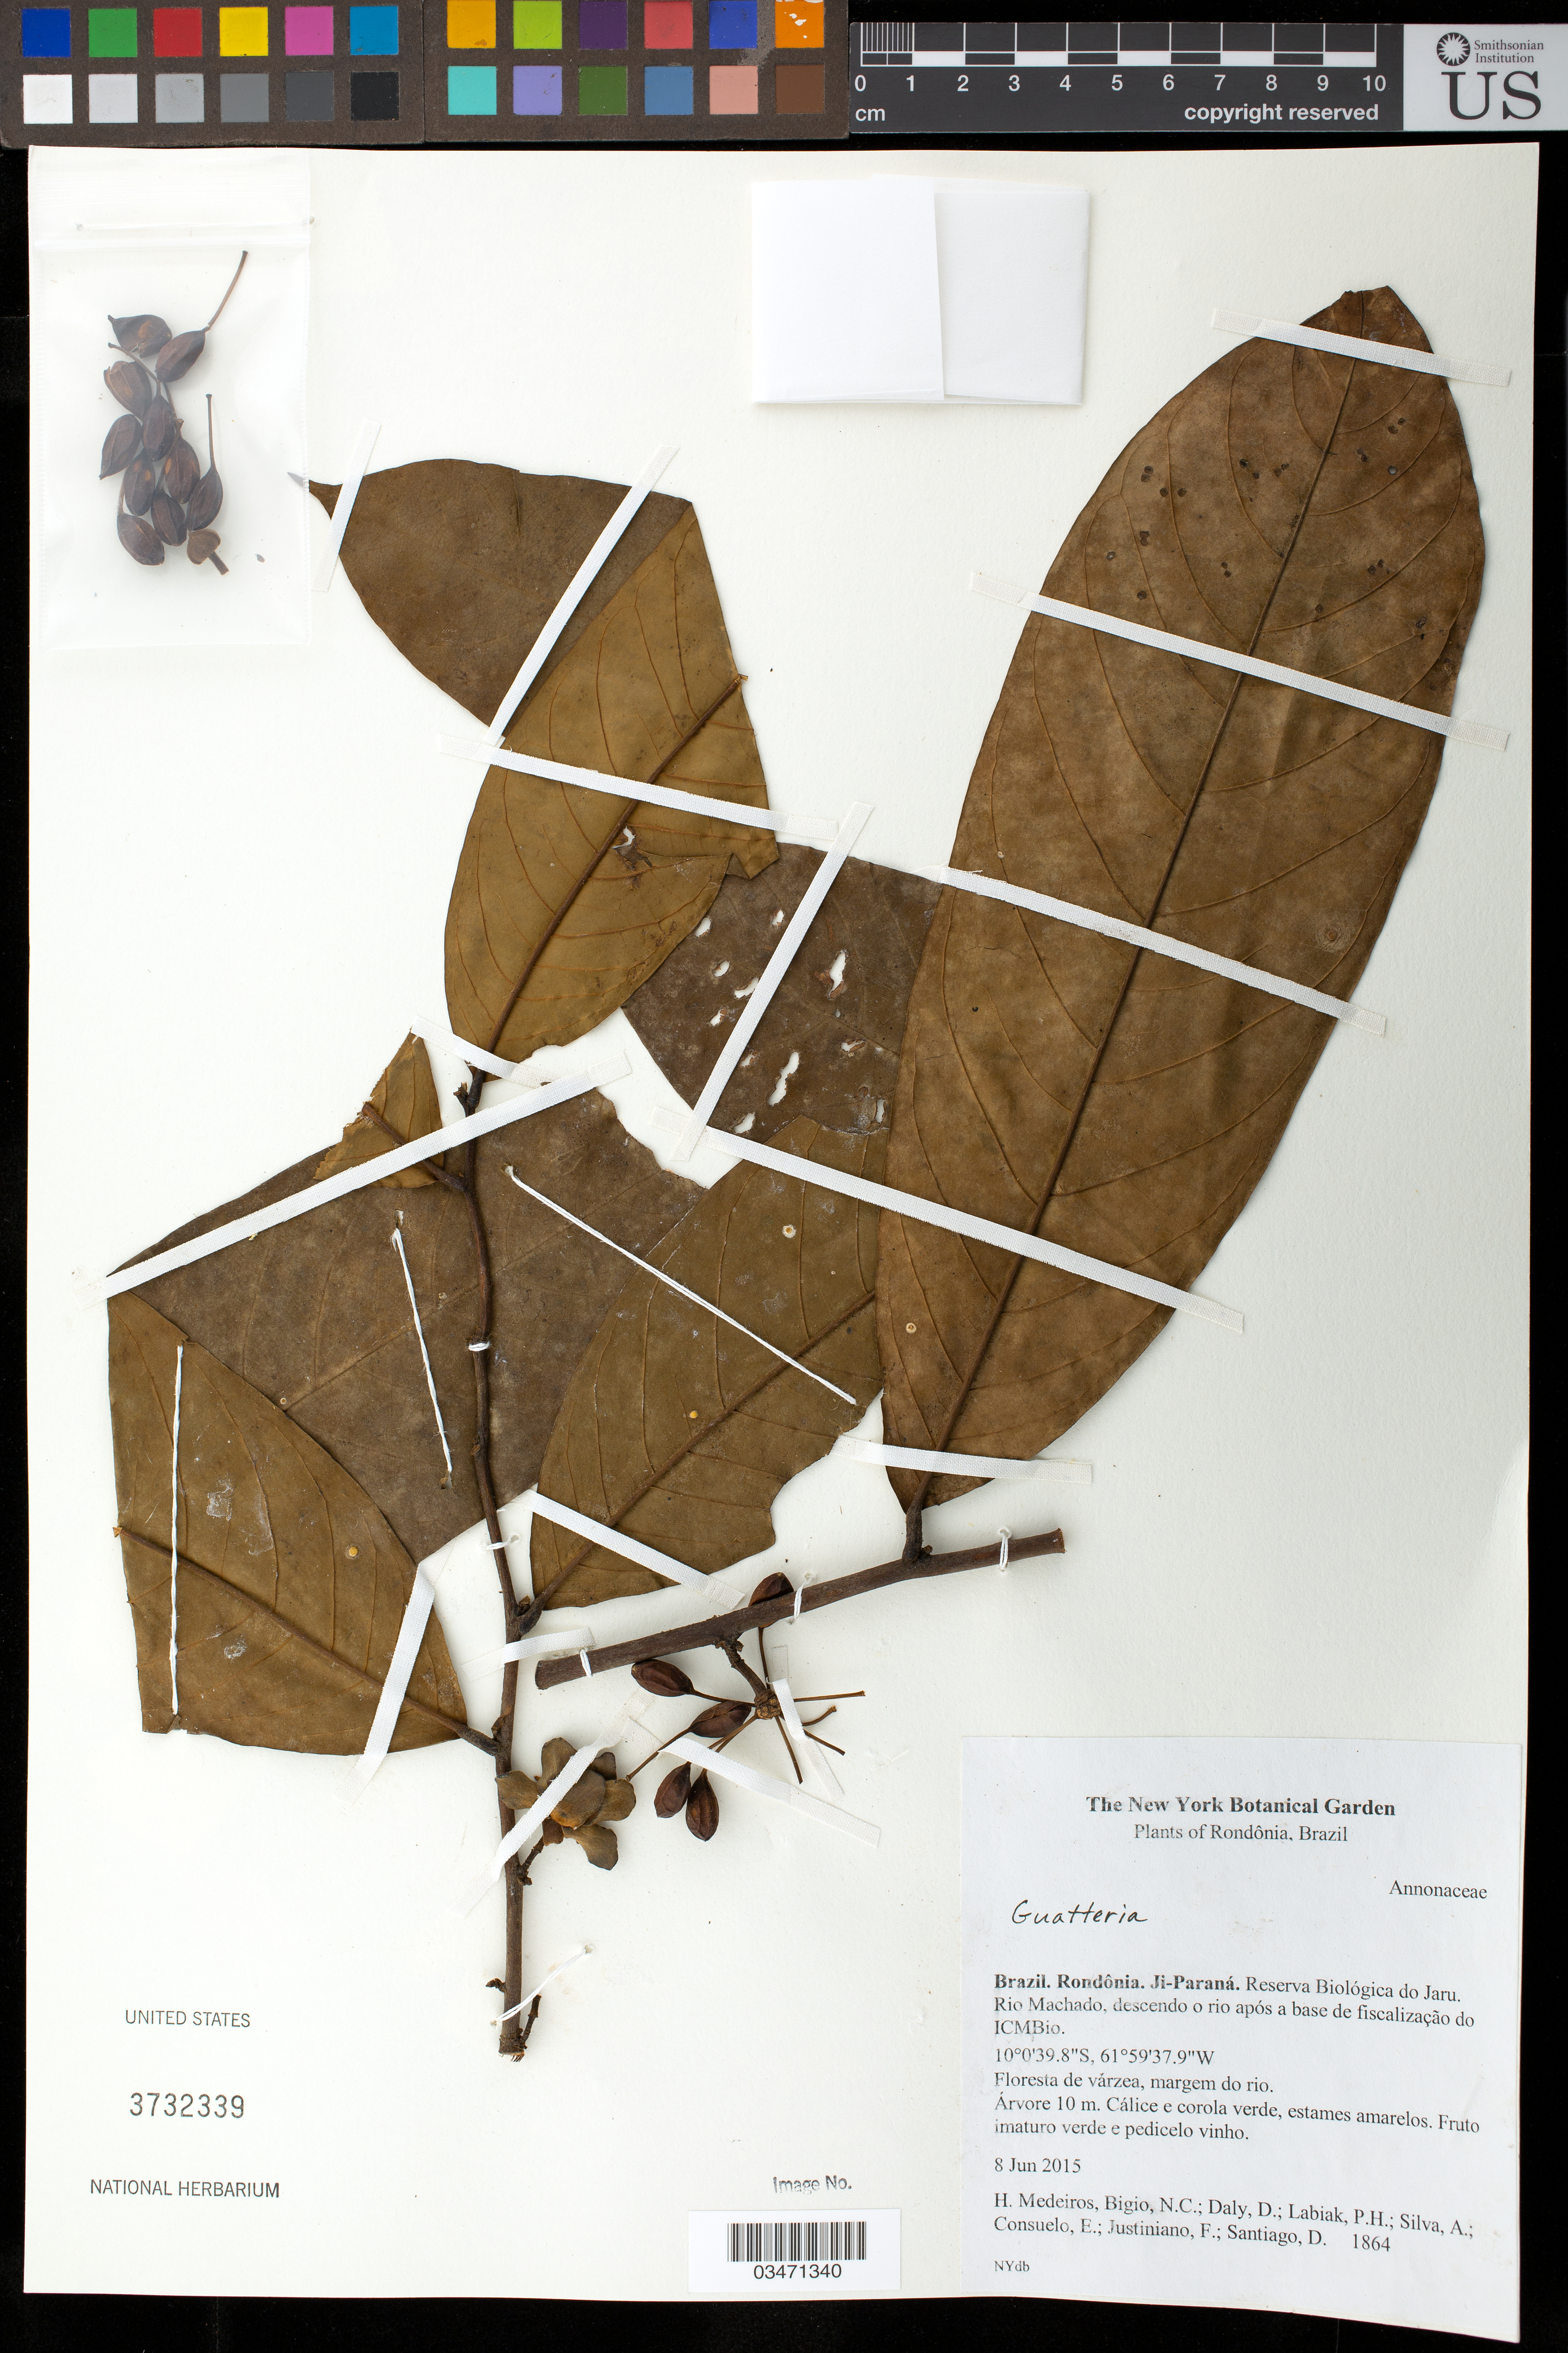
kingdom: Plantae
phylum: Tracheophyta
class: Magnoliopsida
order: Magnoliales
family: Annonaceae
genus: Guatteria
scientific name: Guatteria sp.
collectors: H. Medeiros, N. C. Bigio, D. Daly, P. H. Labiak, A. Silva, E. Consuelo, F. Justiniano & D. Santiago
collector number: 1864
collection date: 2015-06-08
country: Brazil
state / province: Rondônia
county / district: Ji-Paraná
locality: Reserva Biologica do Jaru. Rio Machado descendo o rio apos a base de fiscalizacao do ICMBio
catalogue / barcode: US 3732339